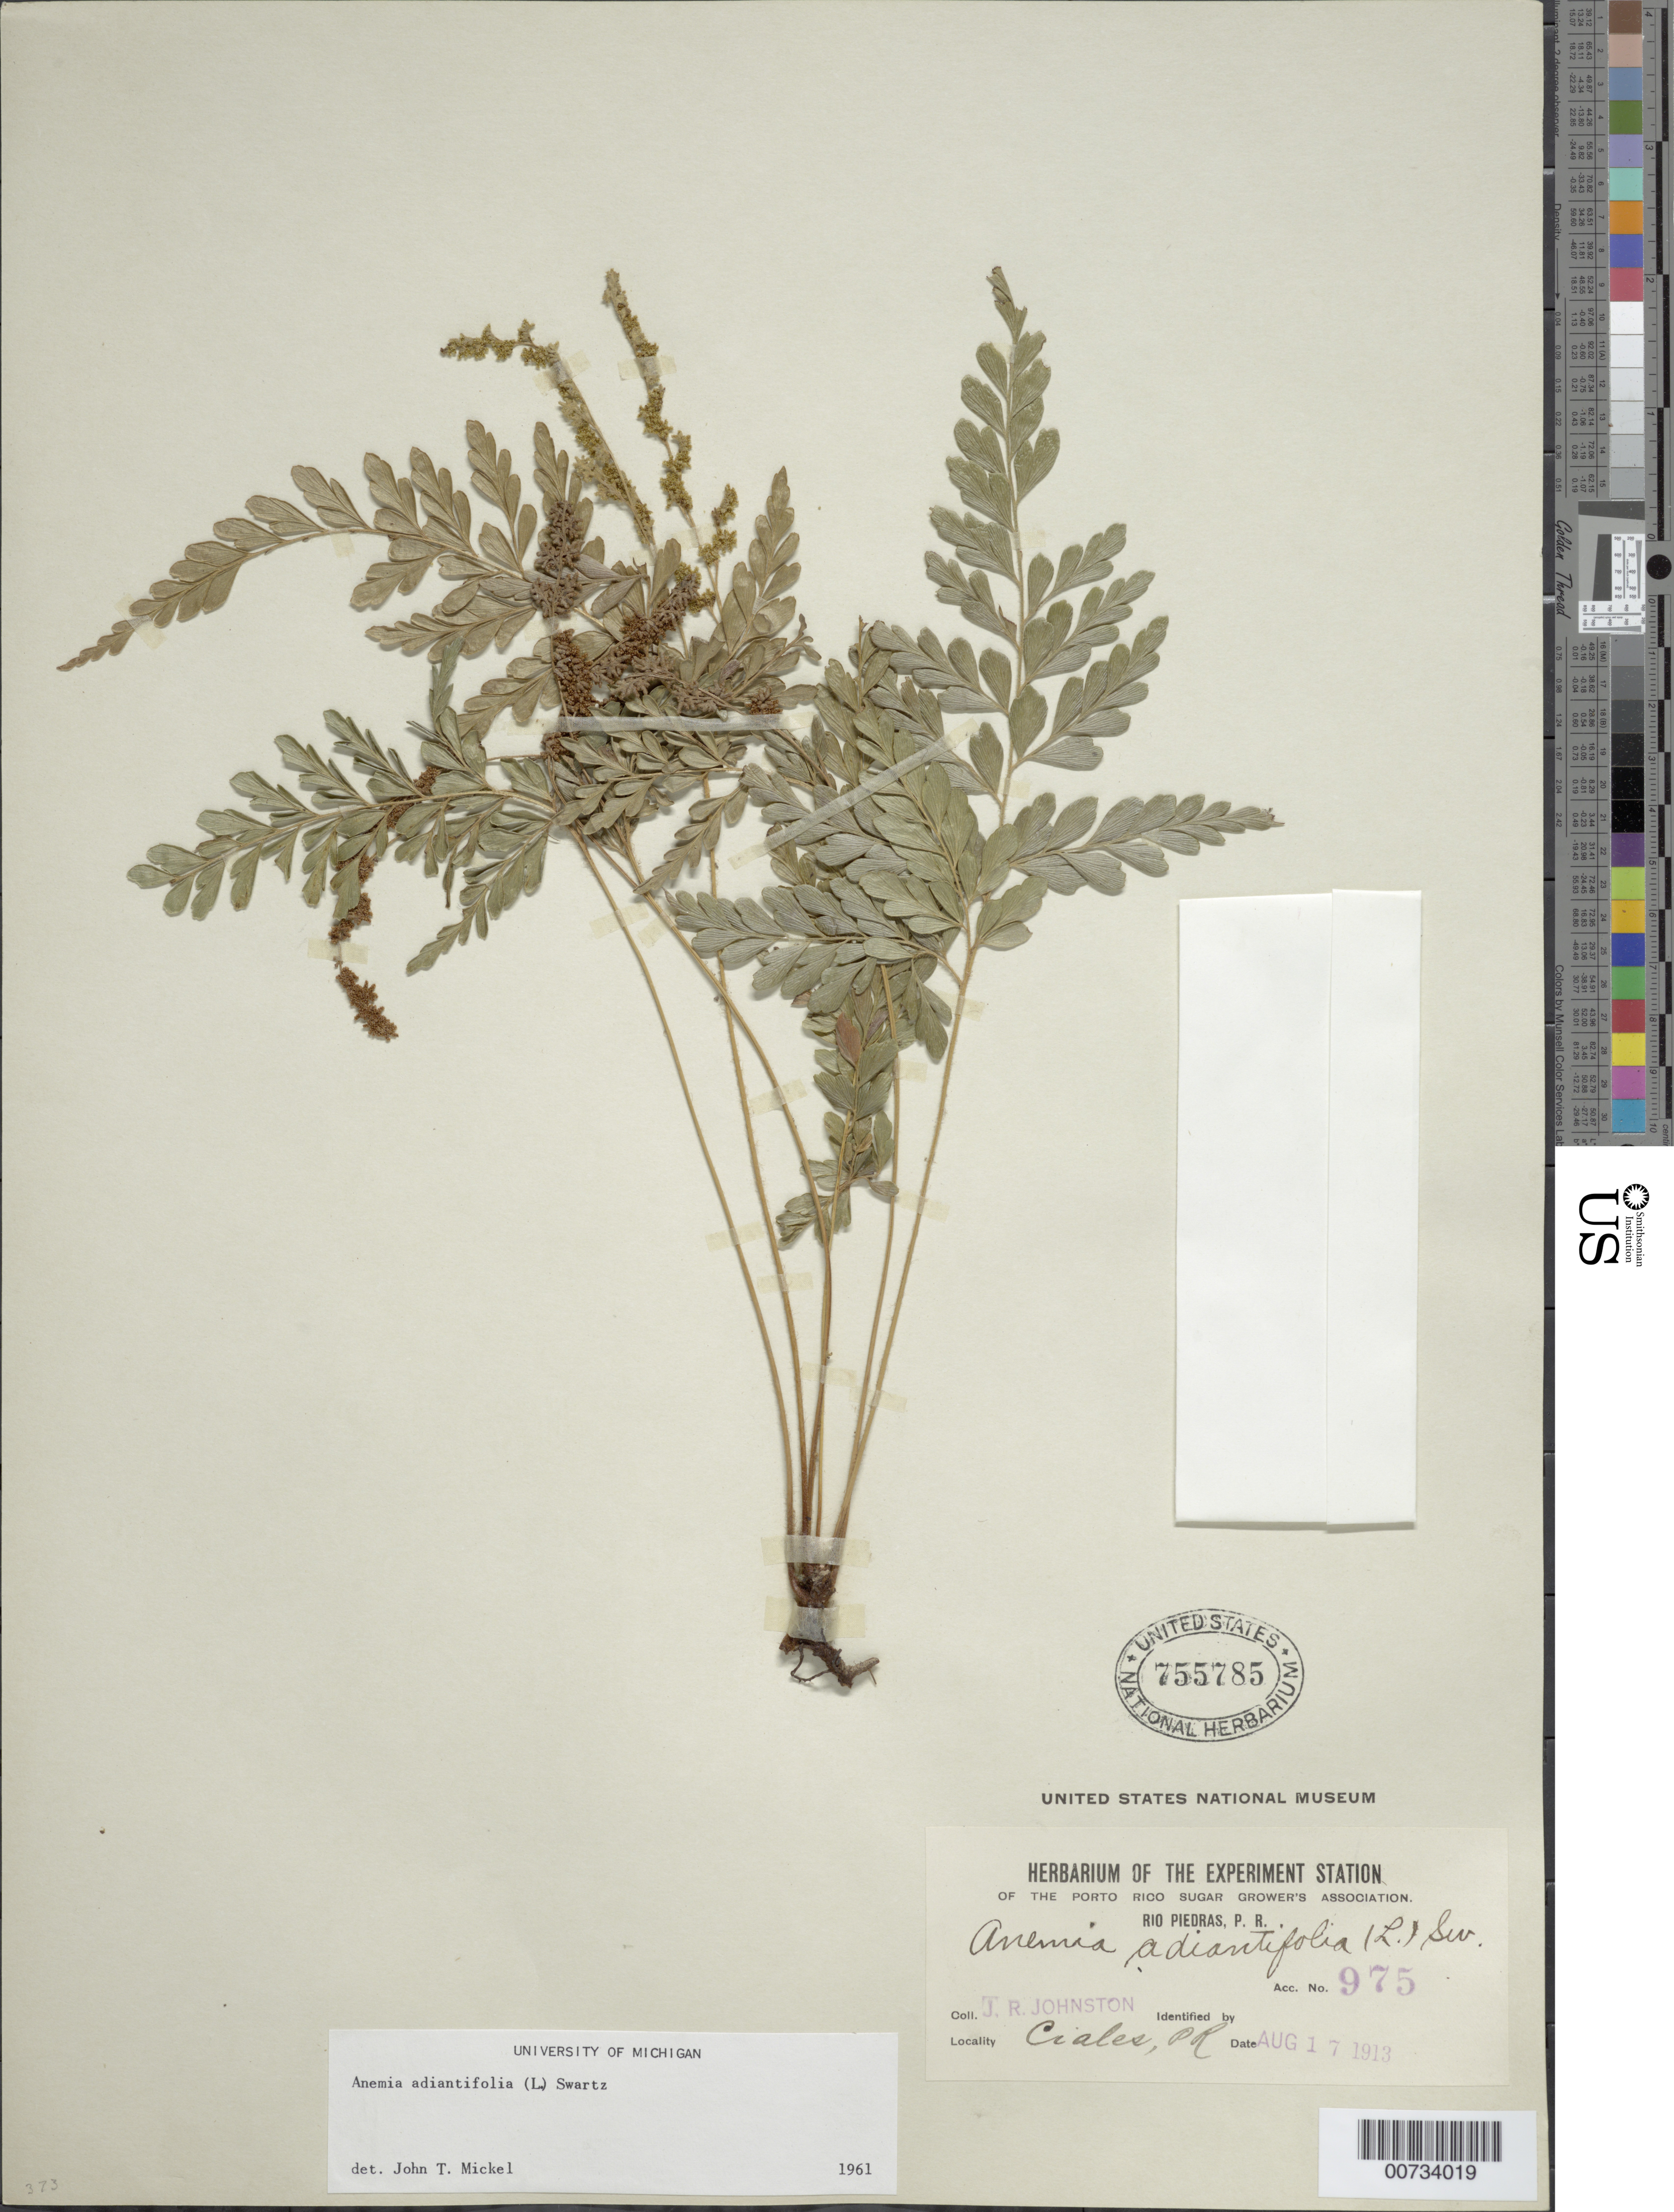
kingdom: Plantae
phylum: Tracheophyta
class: Polypodiopsida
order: Schizaeales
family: Anemiaceae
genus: Anemia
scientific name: Anemia adiantifolia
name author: (L.) Sw.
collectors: J. Johnston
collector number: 975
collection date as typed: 17 Aug 1913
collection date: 1913-08-17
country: Puerto Rico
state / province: Ciales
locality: Ciales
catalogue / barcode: US 755785